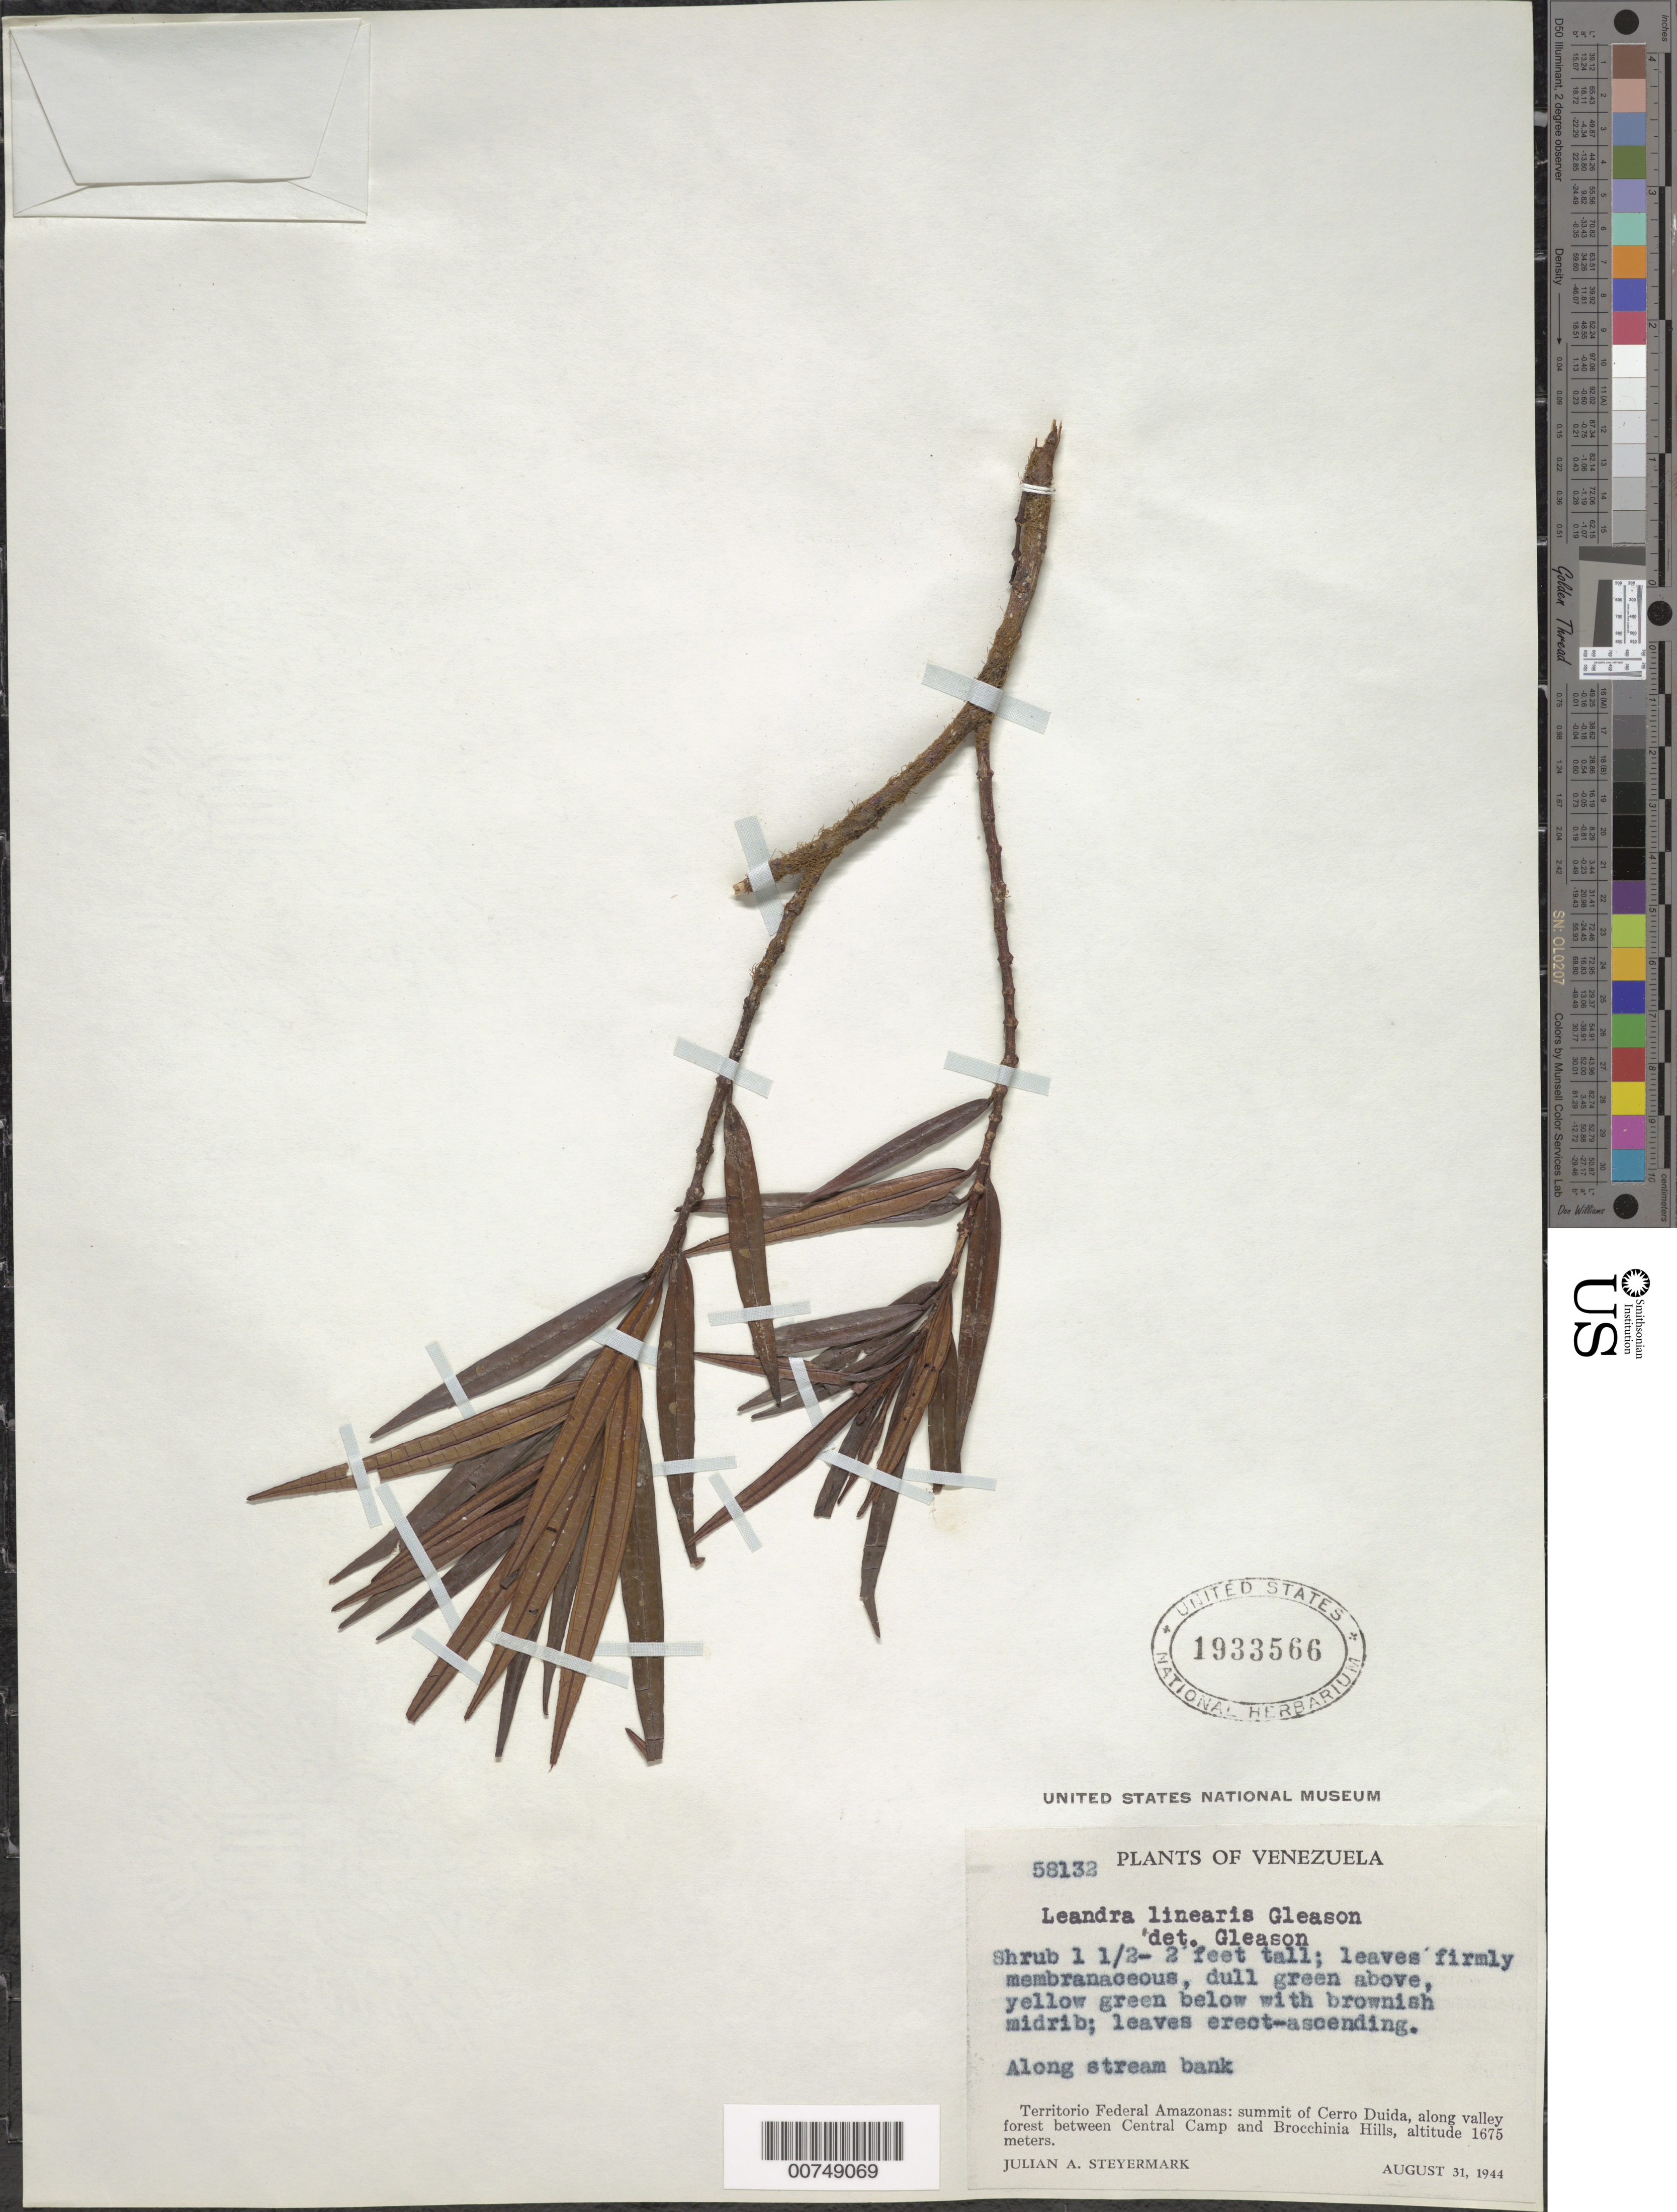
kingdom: Plantae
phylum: Tracheophyta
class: Magnoliopsida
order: Myrtales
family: Melastomataceae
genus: Clidemia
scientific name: Clidemia linearis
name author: (Gleason) Wurdack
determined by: Gleason, H. A.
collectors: J. Steyermark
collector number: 58132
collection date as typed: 31-Aug-44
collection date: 1944-08-31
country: Venezuela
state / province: Amazonas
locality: Cerro Duida, summit; between Central Camp and Brocchinia Hills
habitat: Valley forest; along stream bank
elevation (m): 1675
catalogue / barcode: US 1933566